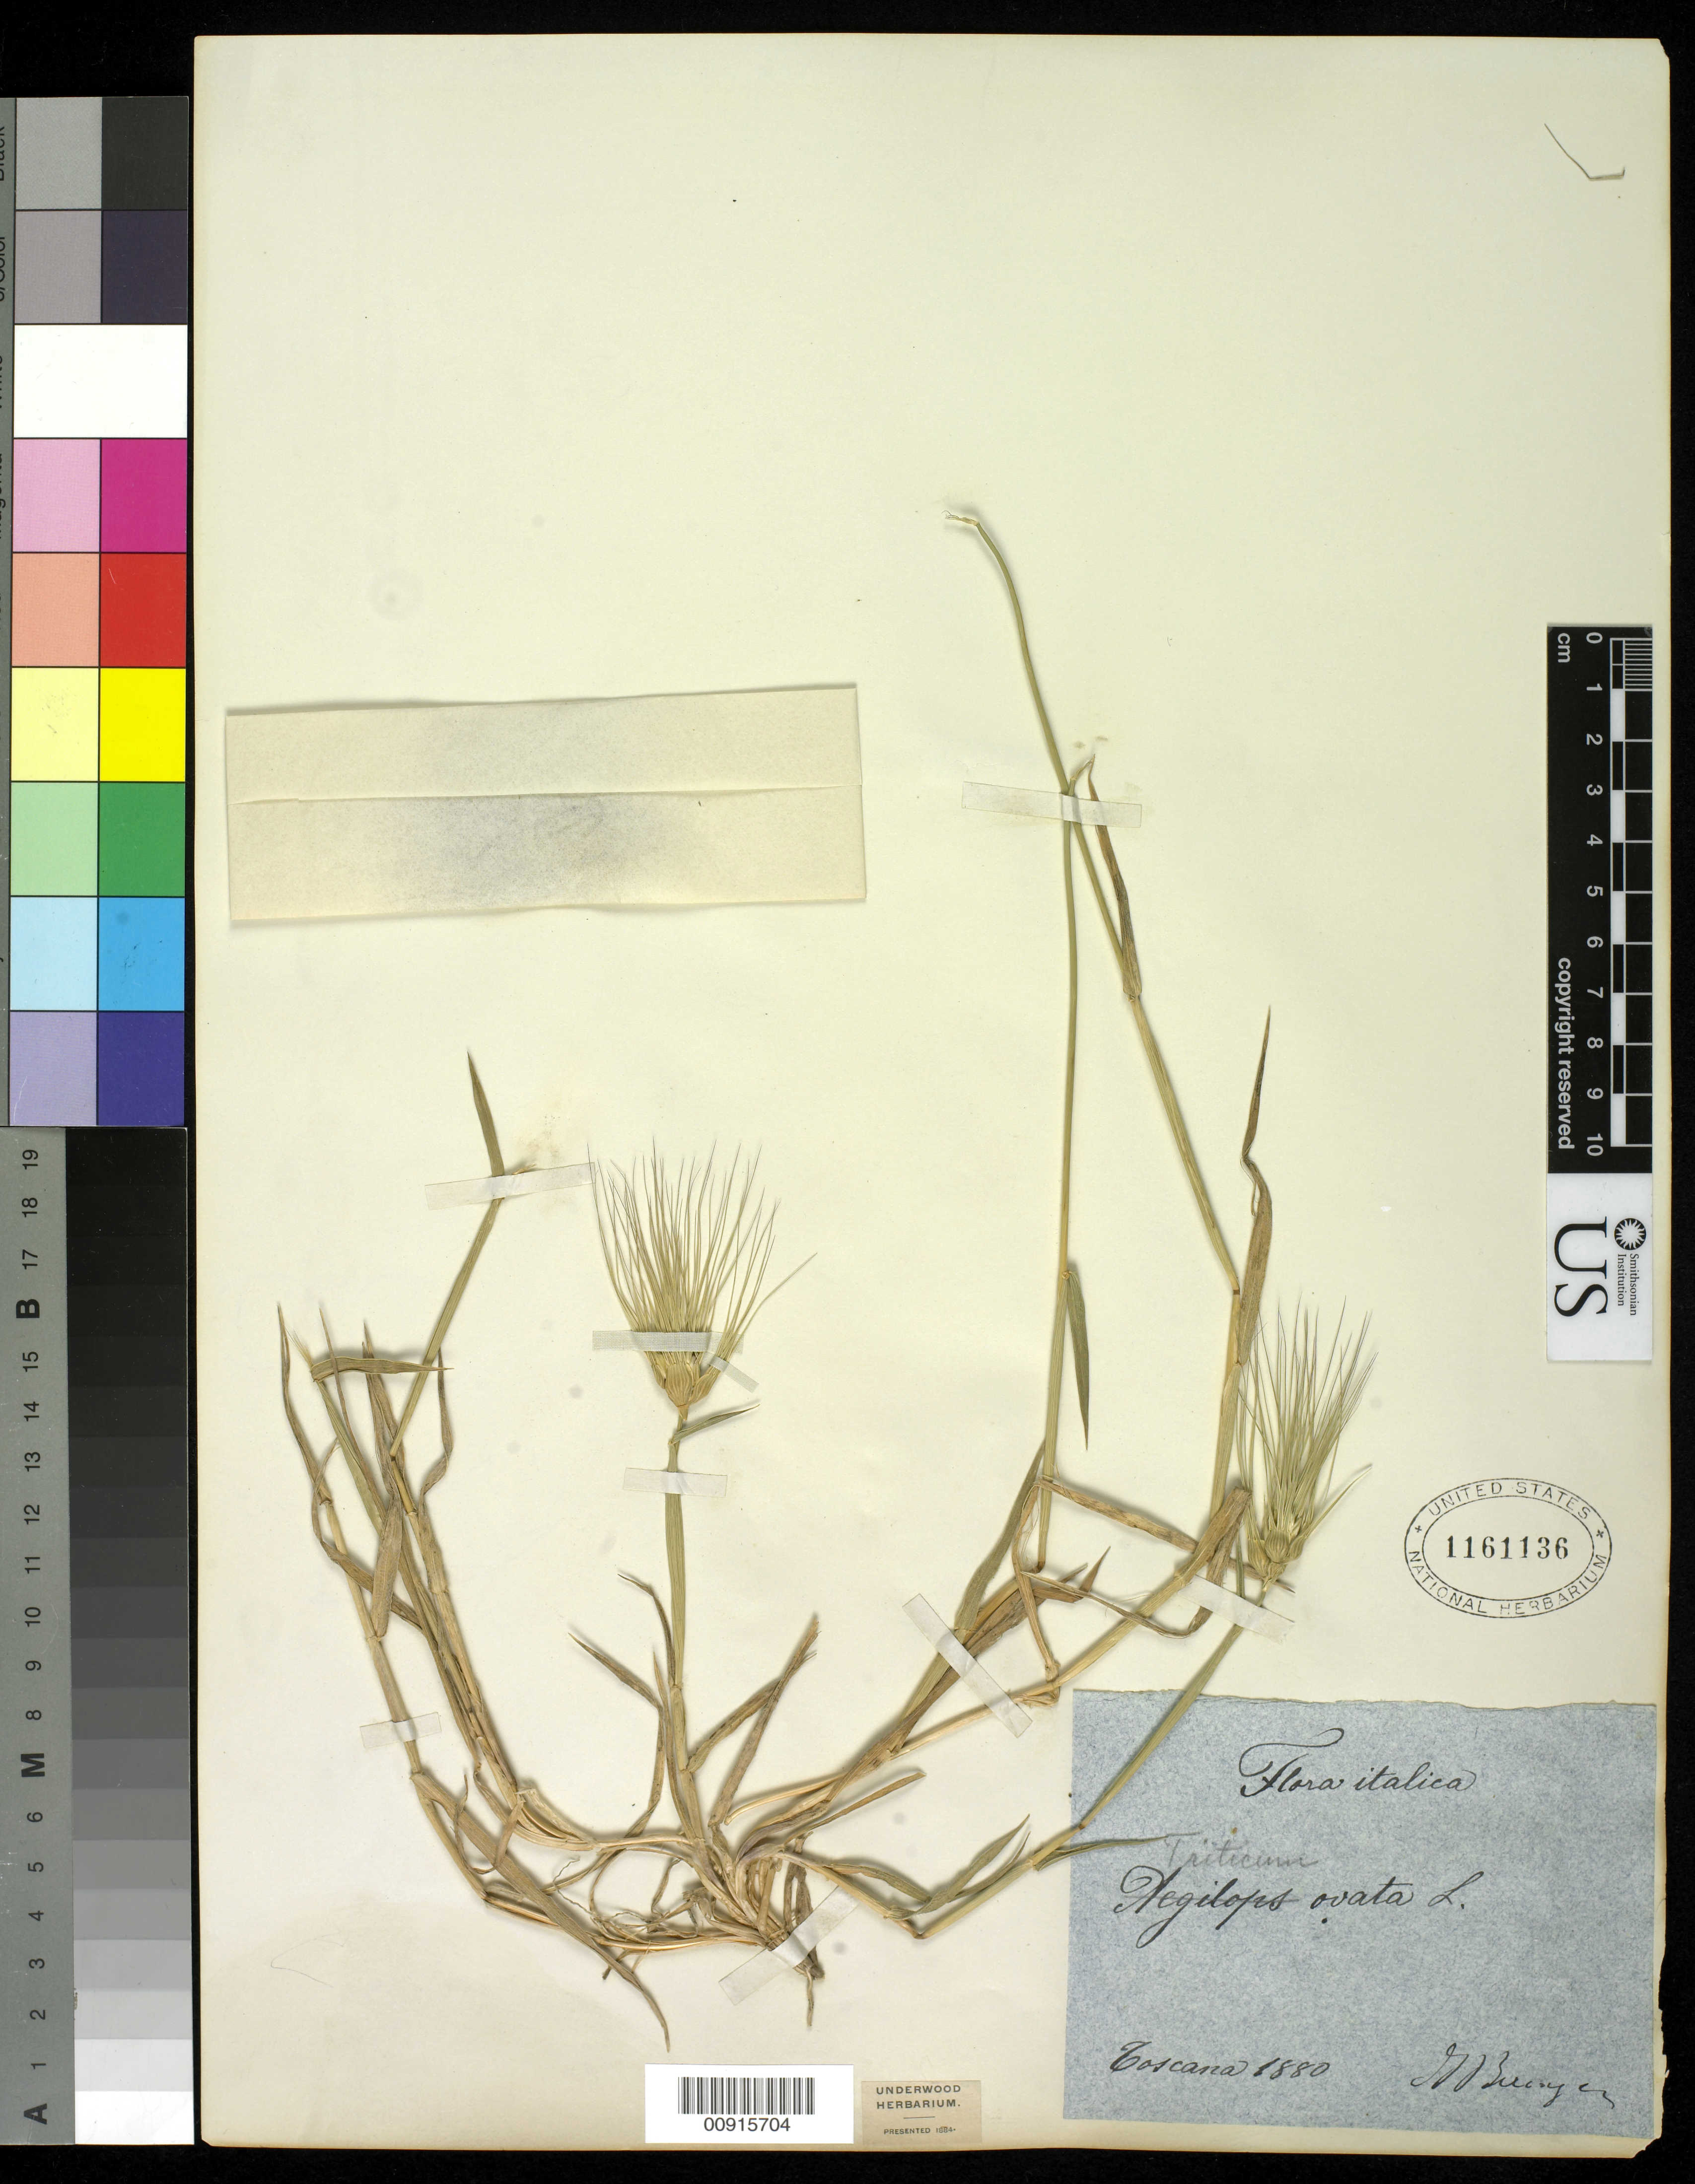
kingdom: Plantae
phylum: Tracheophyta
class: Liliopsida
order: Poales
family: Poaceae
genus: Aegilops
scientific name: Aegilops neglecta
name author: Req. ex Bertol.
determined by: Poaceae Reorganization Project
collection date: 1880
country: Italy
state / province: Tuscany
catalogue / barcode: US 1161136